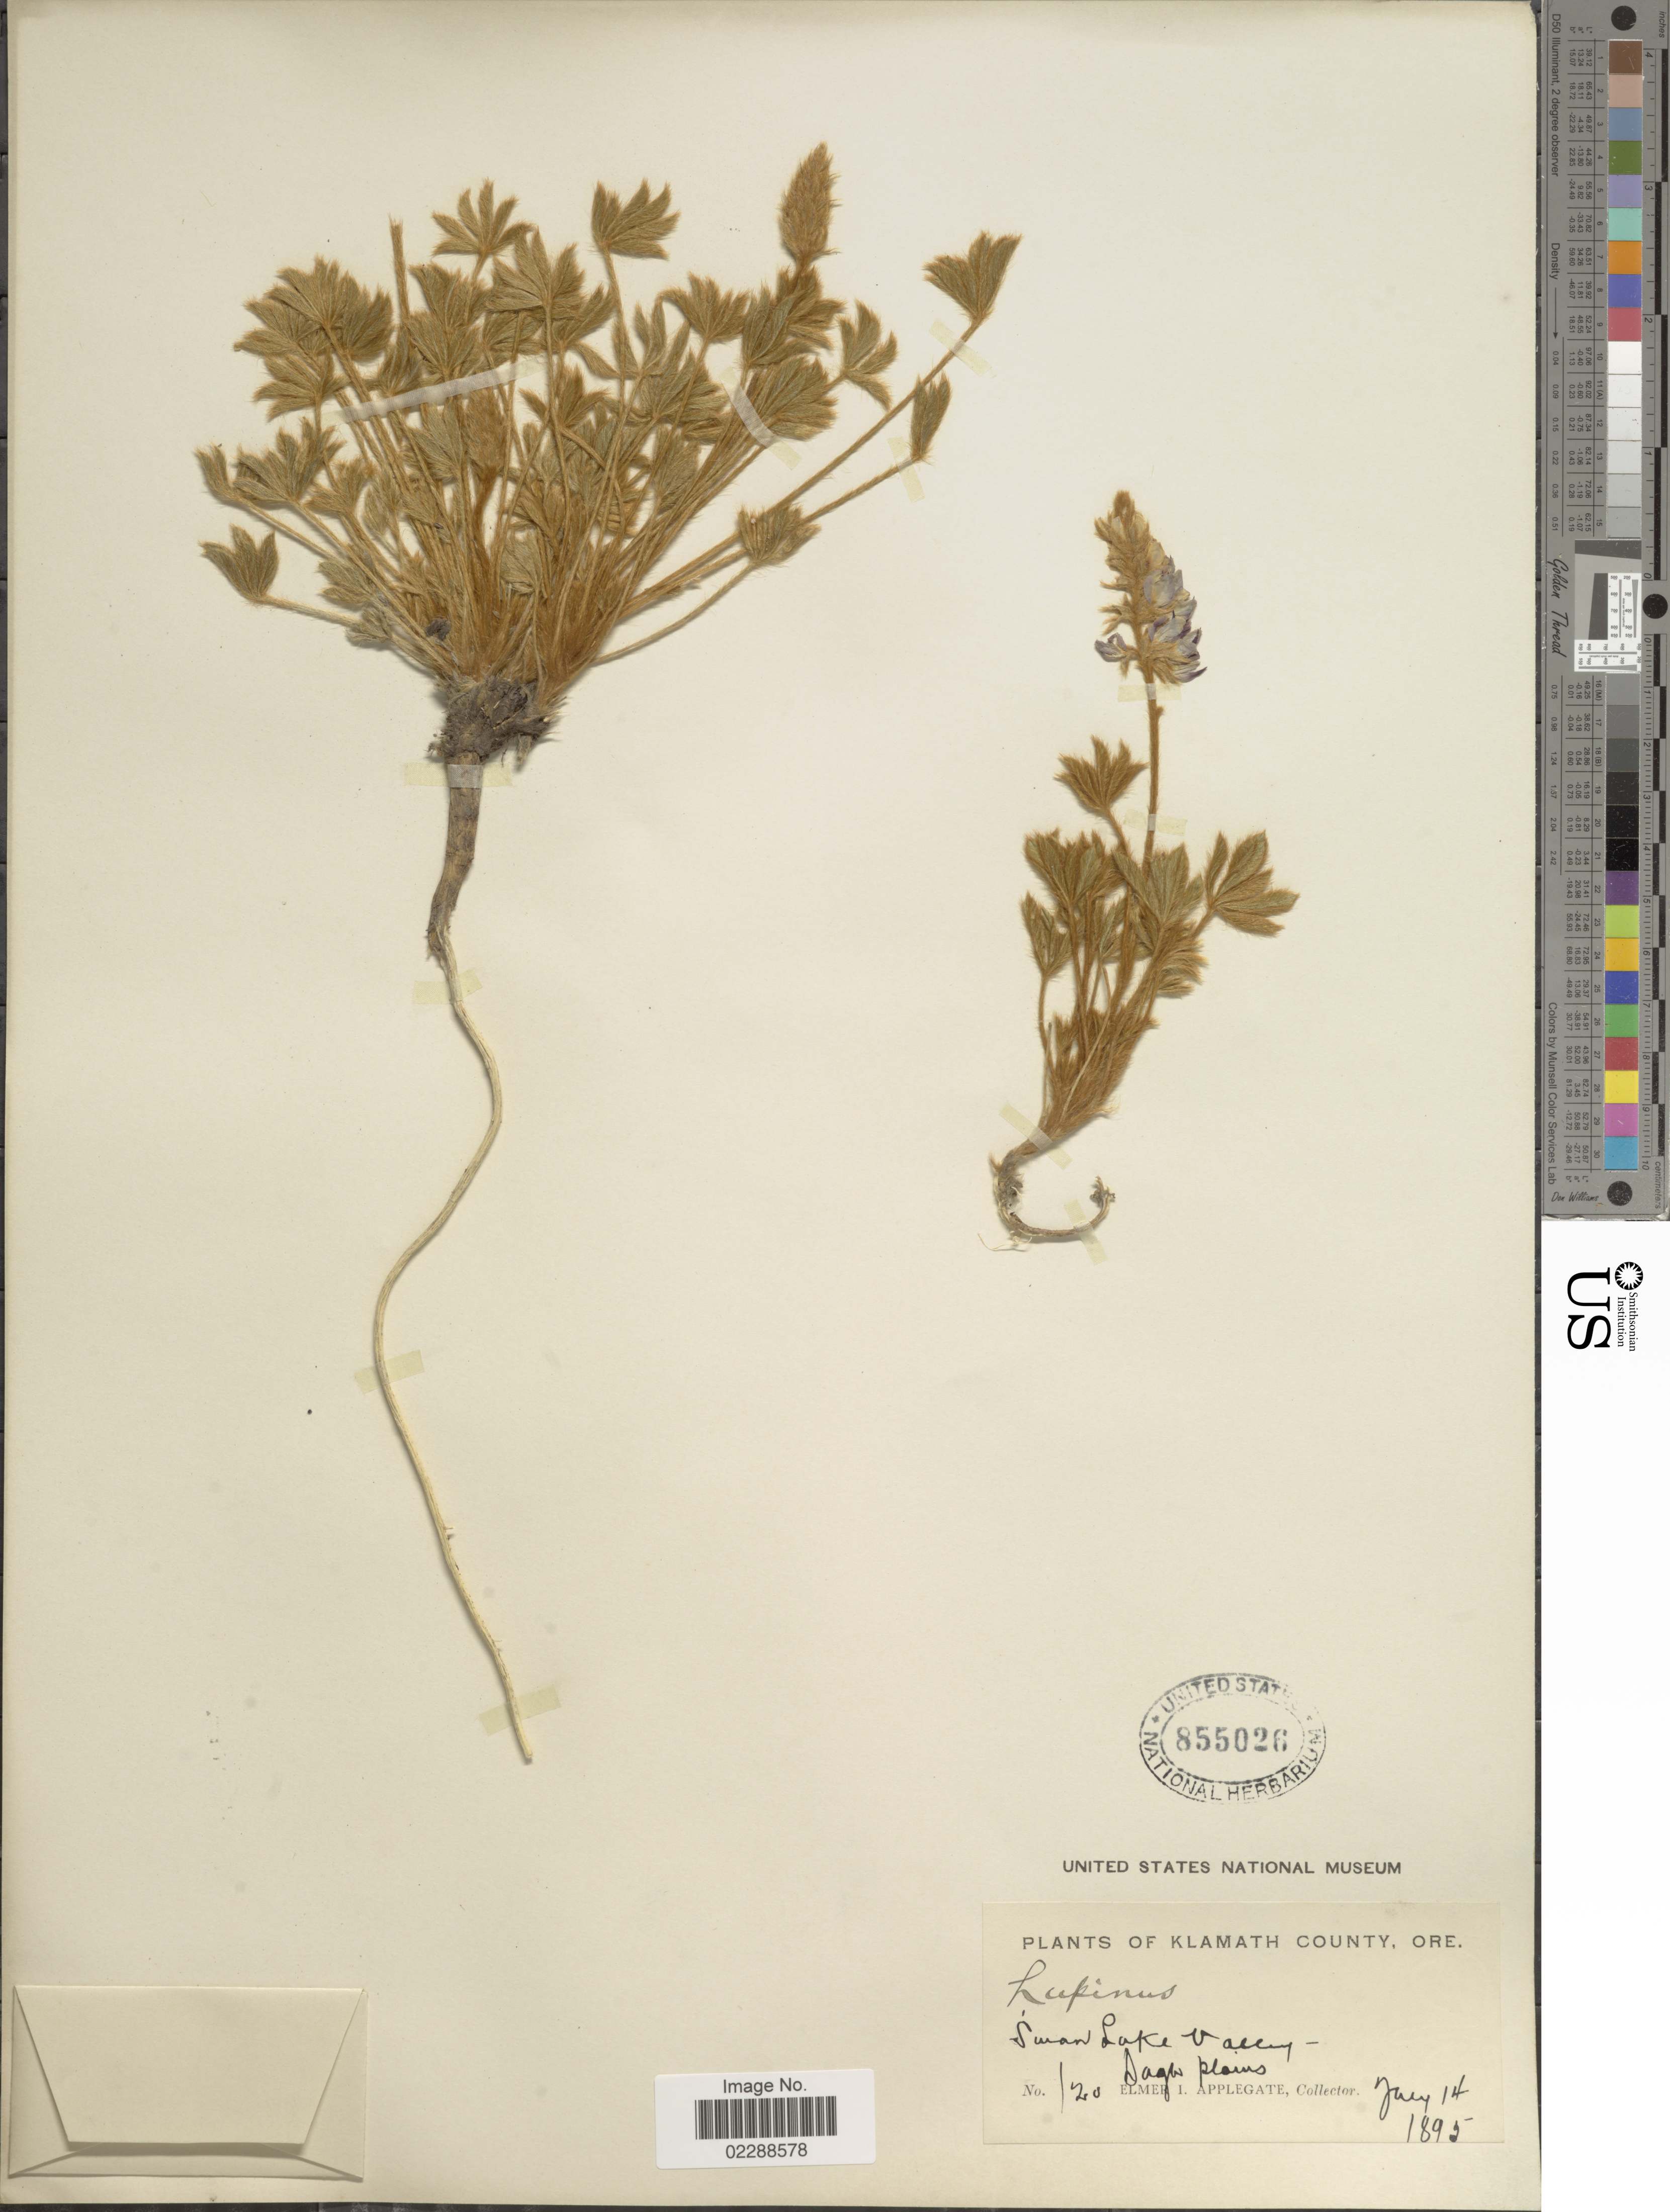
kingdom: Plantae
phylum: Tracheophyta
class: Magnoliopsida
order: Fabales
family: Fabaceae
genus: Lupinus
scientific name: Lupinus sp.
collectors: E. I. Applegate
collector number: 120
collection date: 1895-07-14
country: United States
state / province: Oregon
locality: Klamath County, Ore. Swan Lake Valley, Daga Plains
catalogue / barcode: US 855026